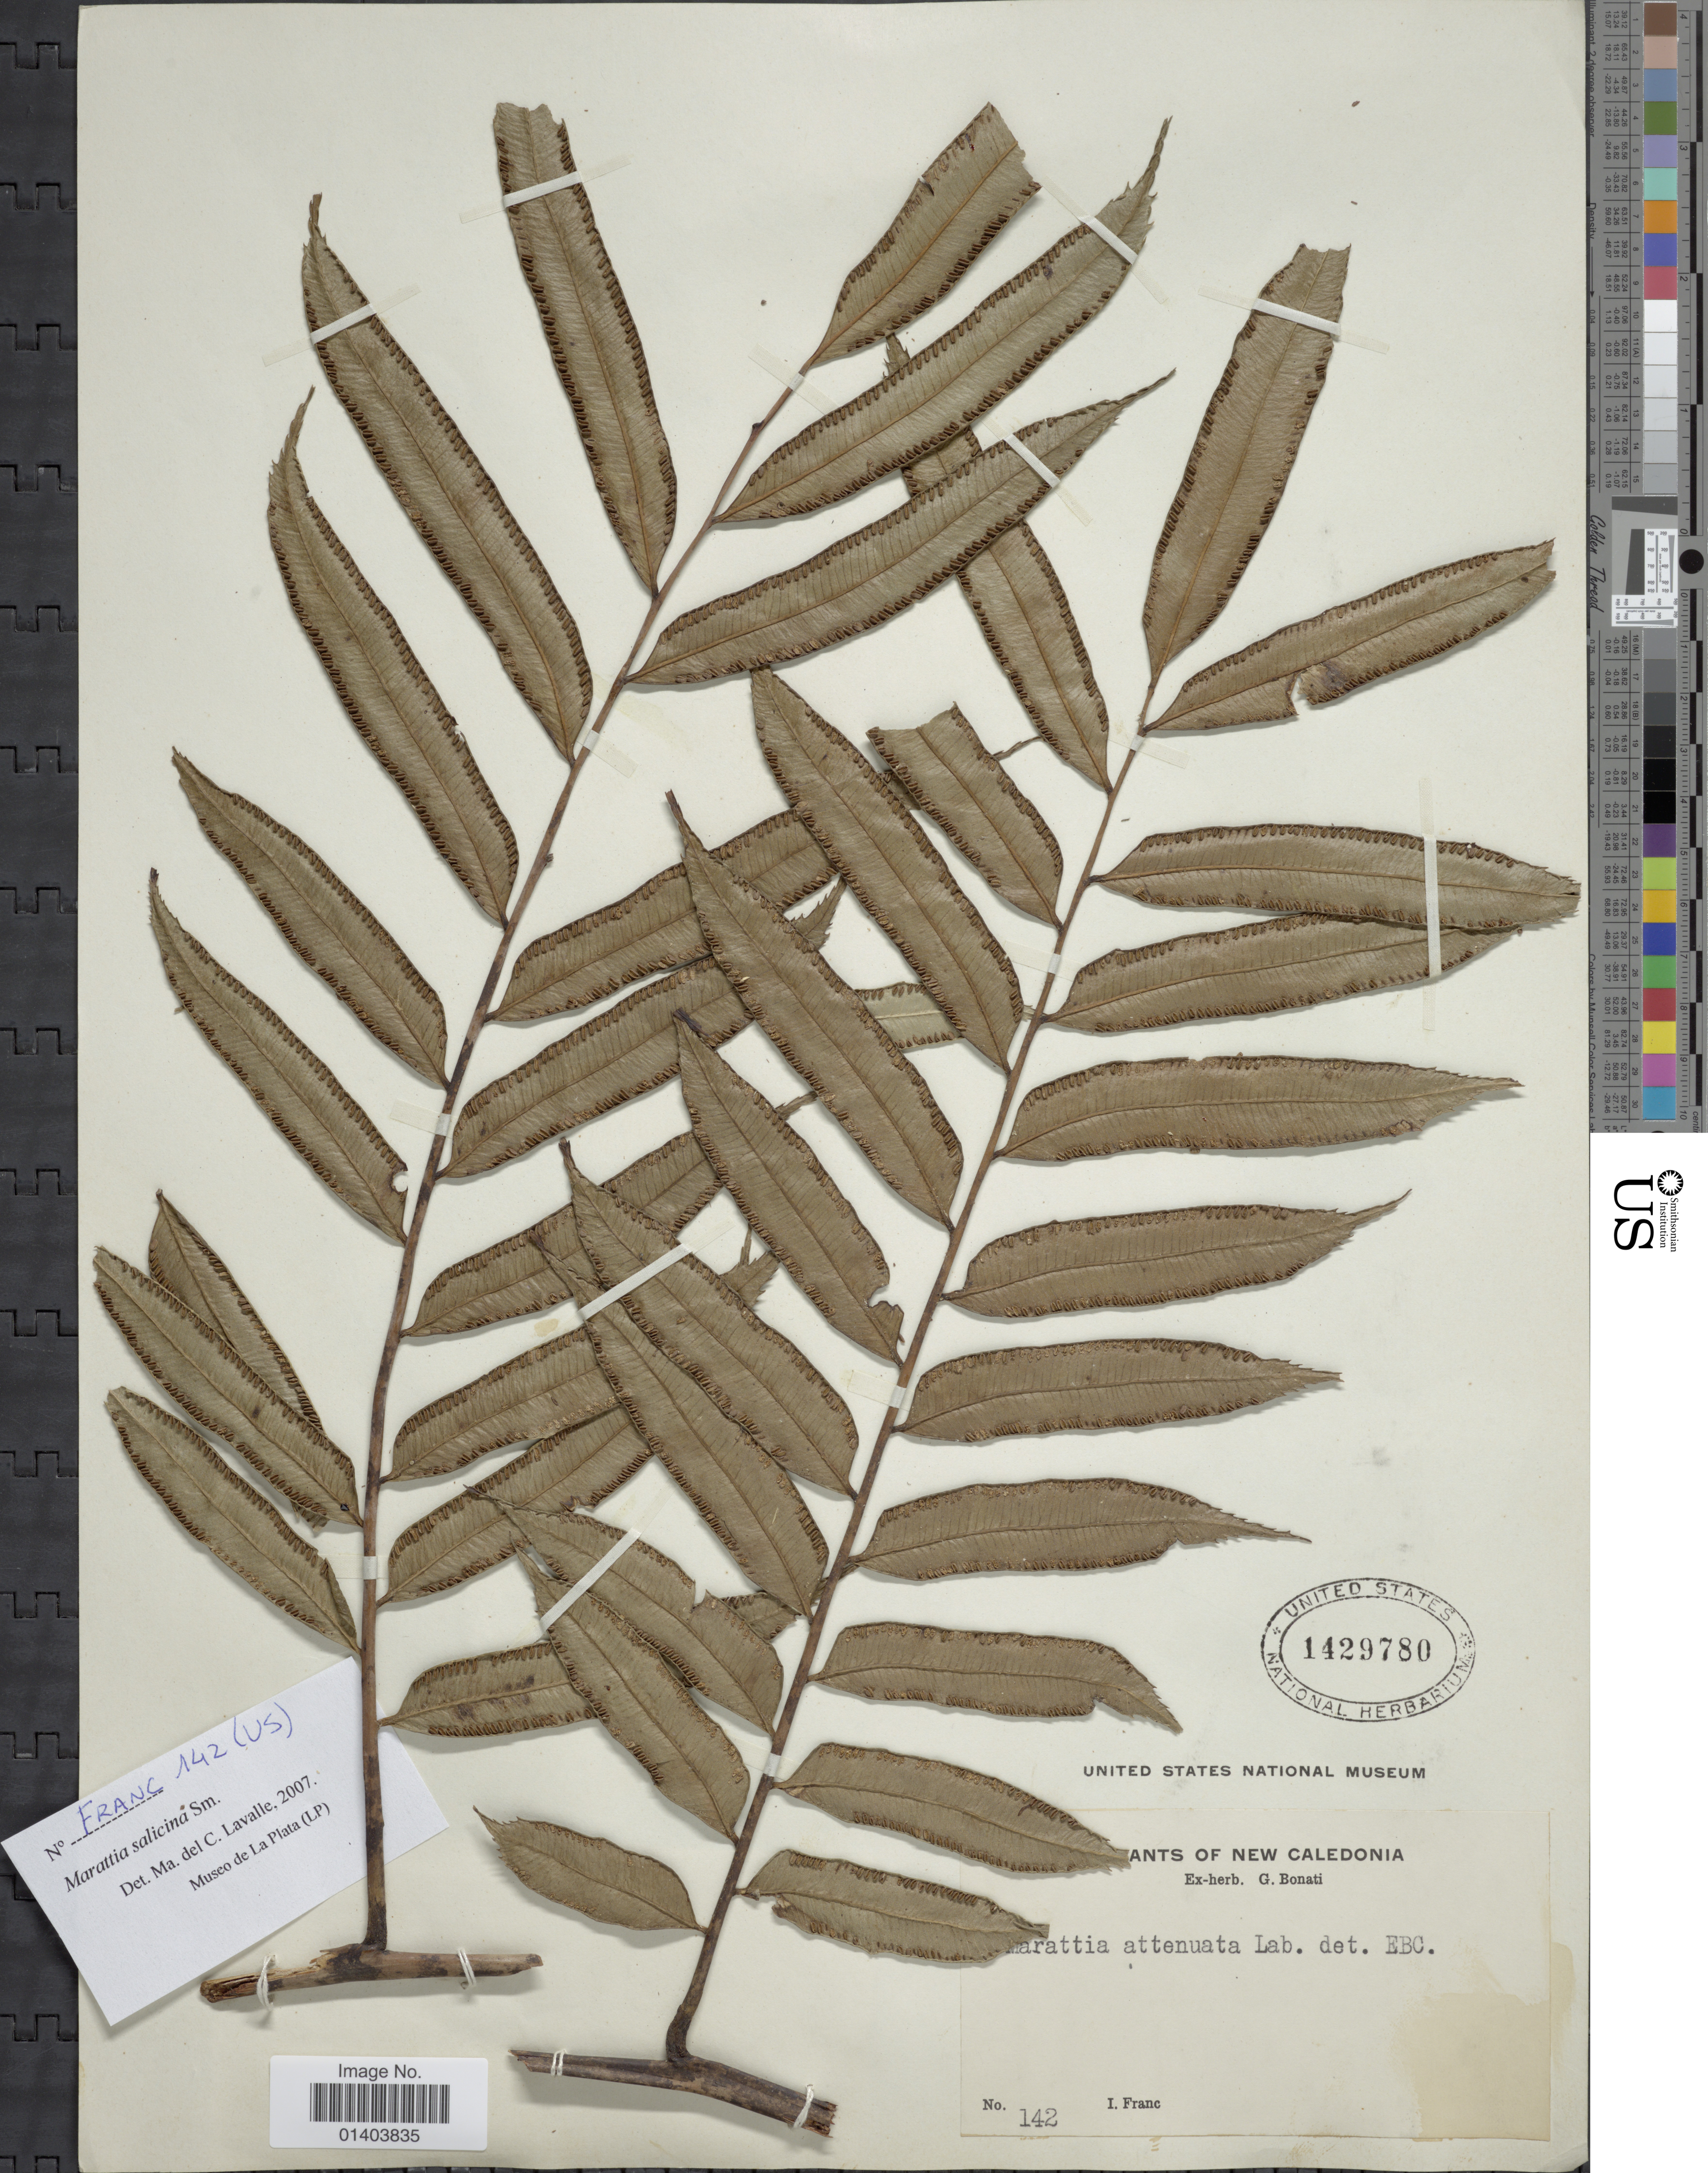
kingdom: Plantae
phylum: Tracheophyta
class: Polypodiopsida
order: Marattiales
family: Marattiaceae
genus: Ptisana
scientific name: Ptisana attenuata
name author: (Labill.) Murdock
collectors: I. Franc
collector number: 142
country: New Caledonia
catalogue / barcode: US 1429780